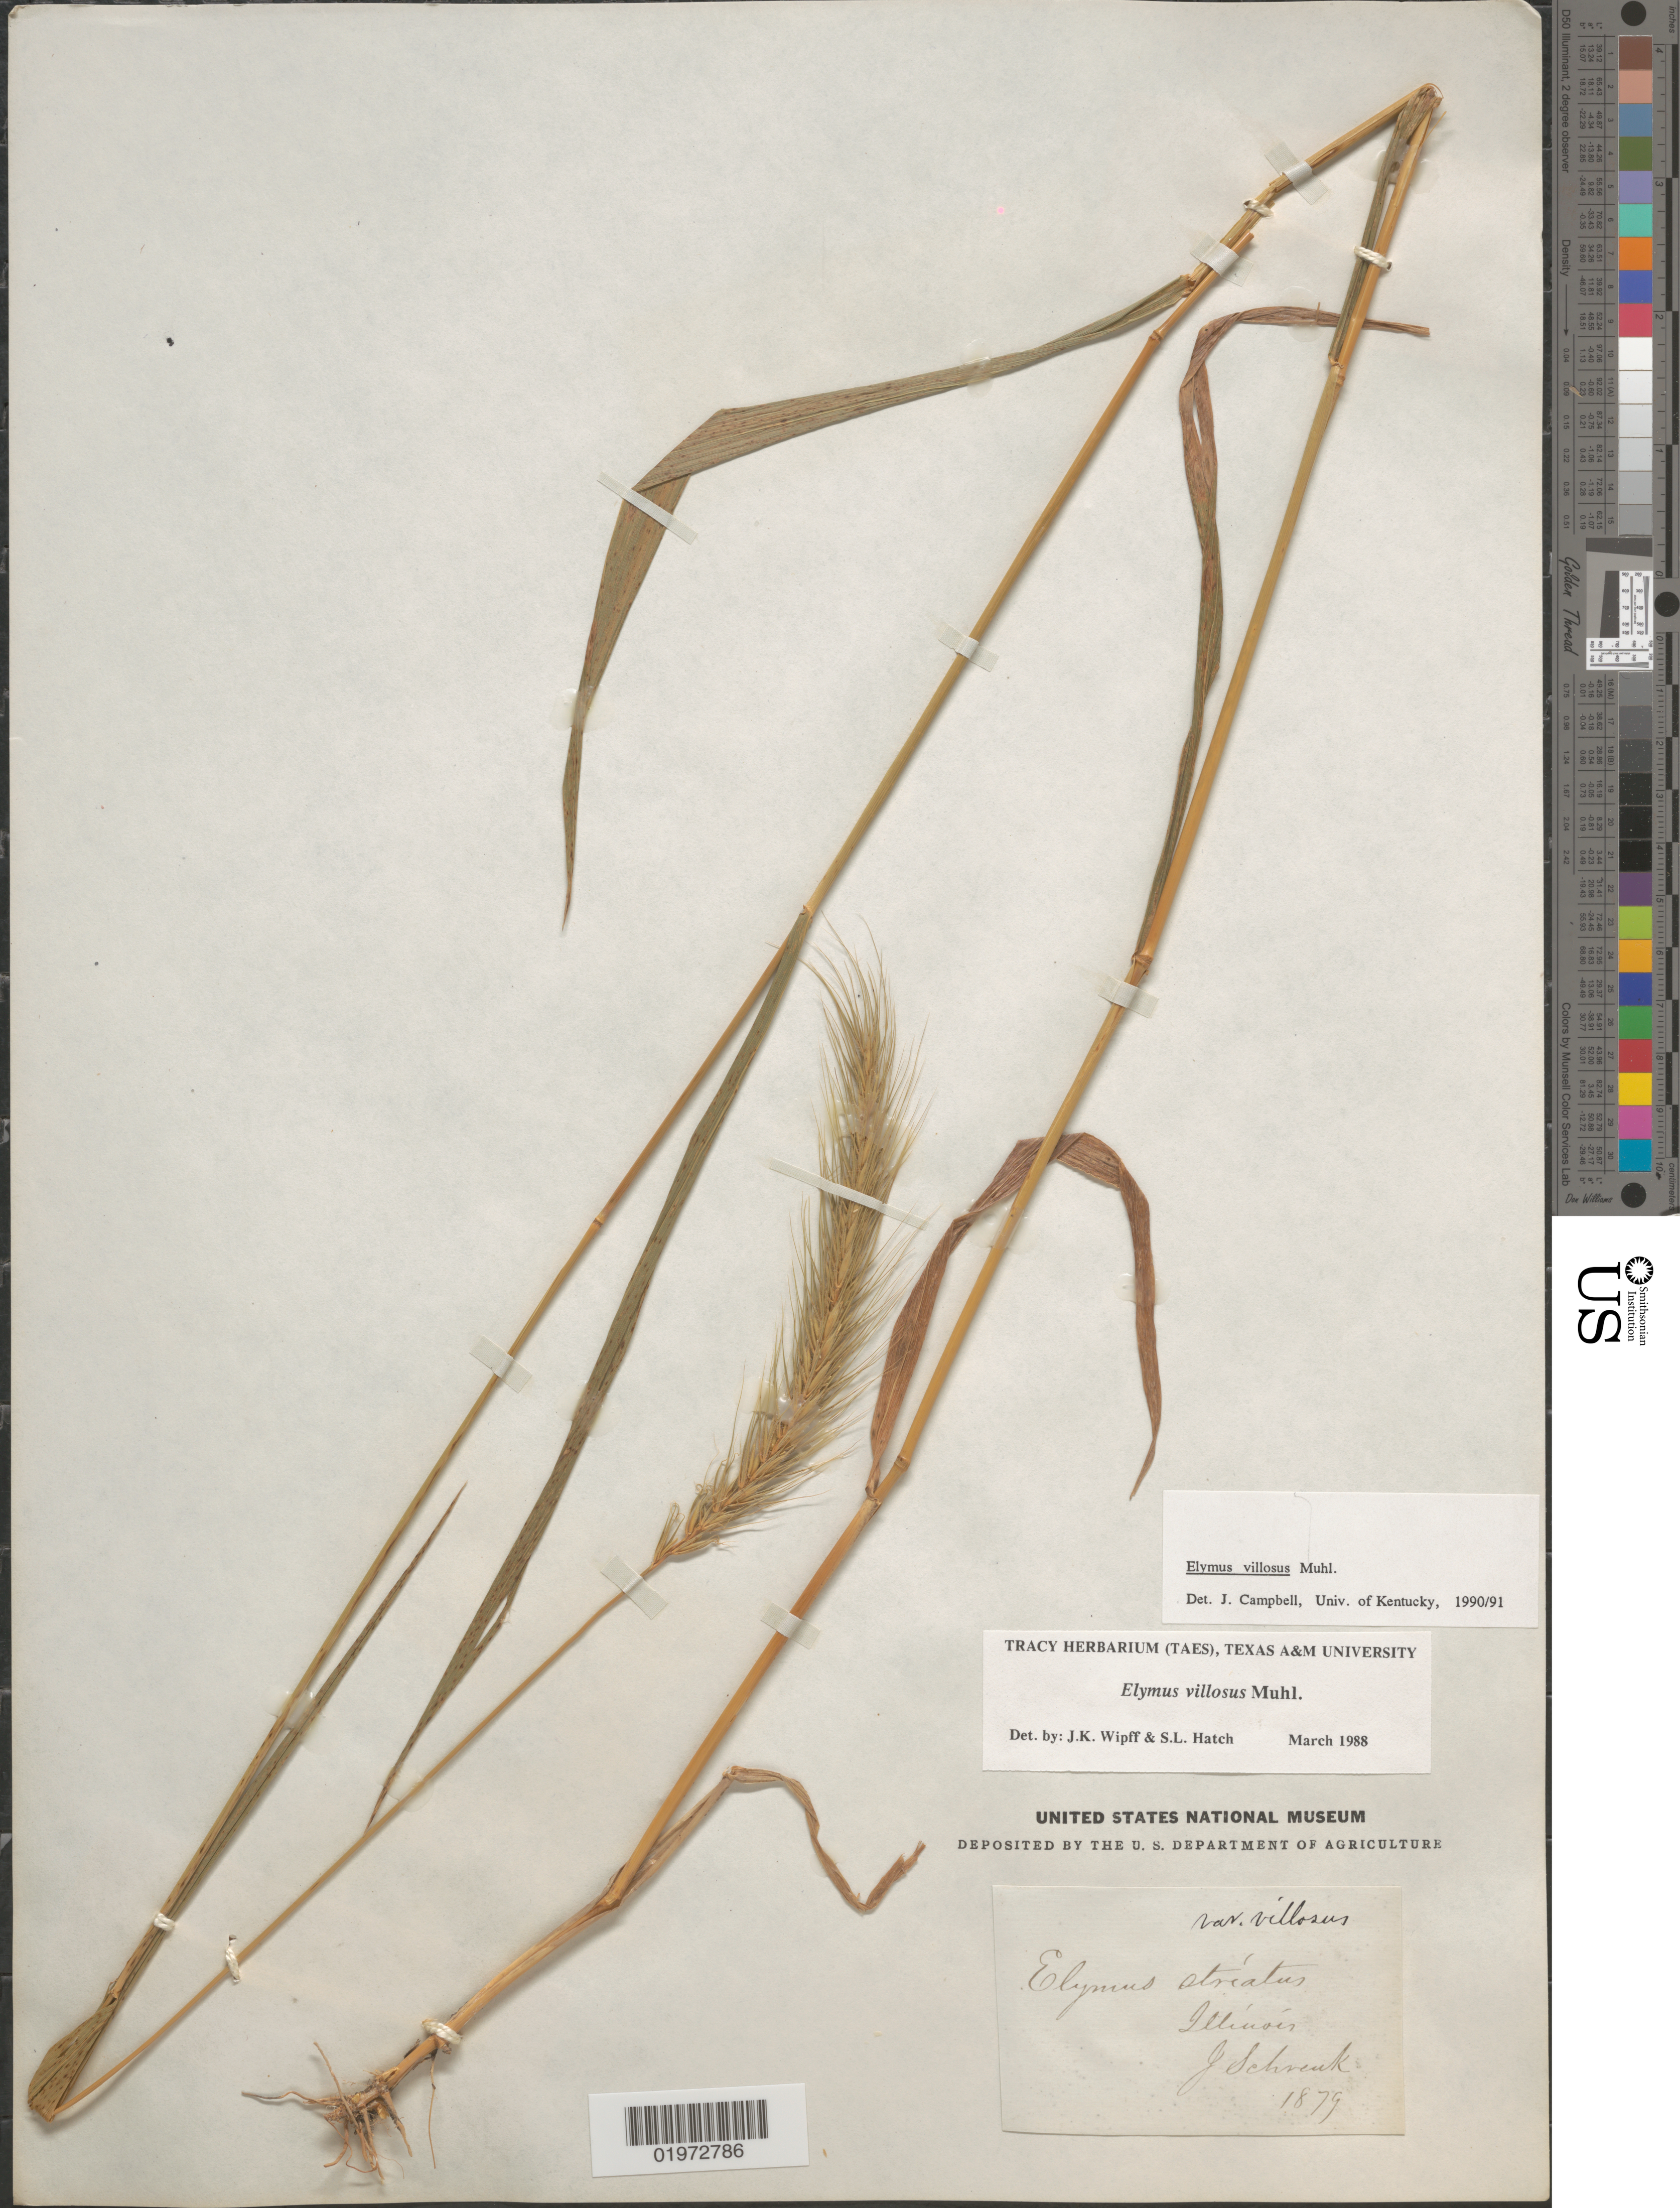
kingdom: Plantae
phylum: Tracheophyta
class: Liliopsida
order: Poales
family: Poaceae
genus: Elymus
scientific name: Elymus villosus var. arkansanus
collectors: J. Schrenk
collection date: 1879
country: United States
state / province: Illinois